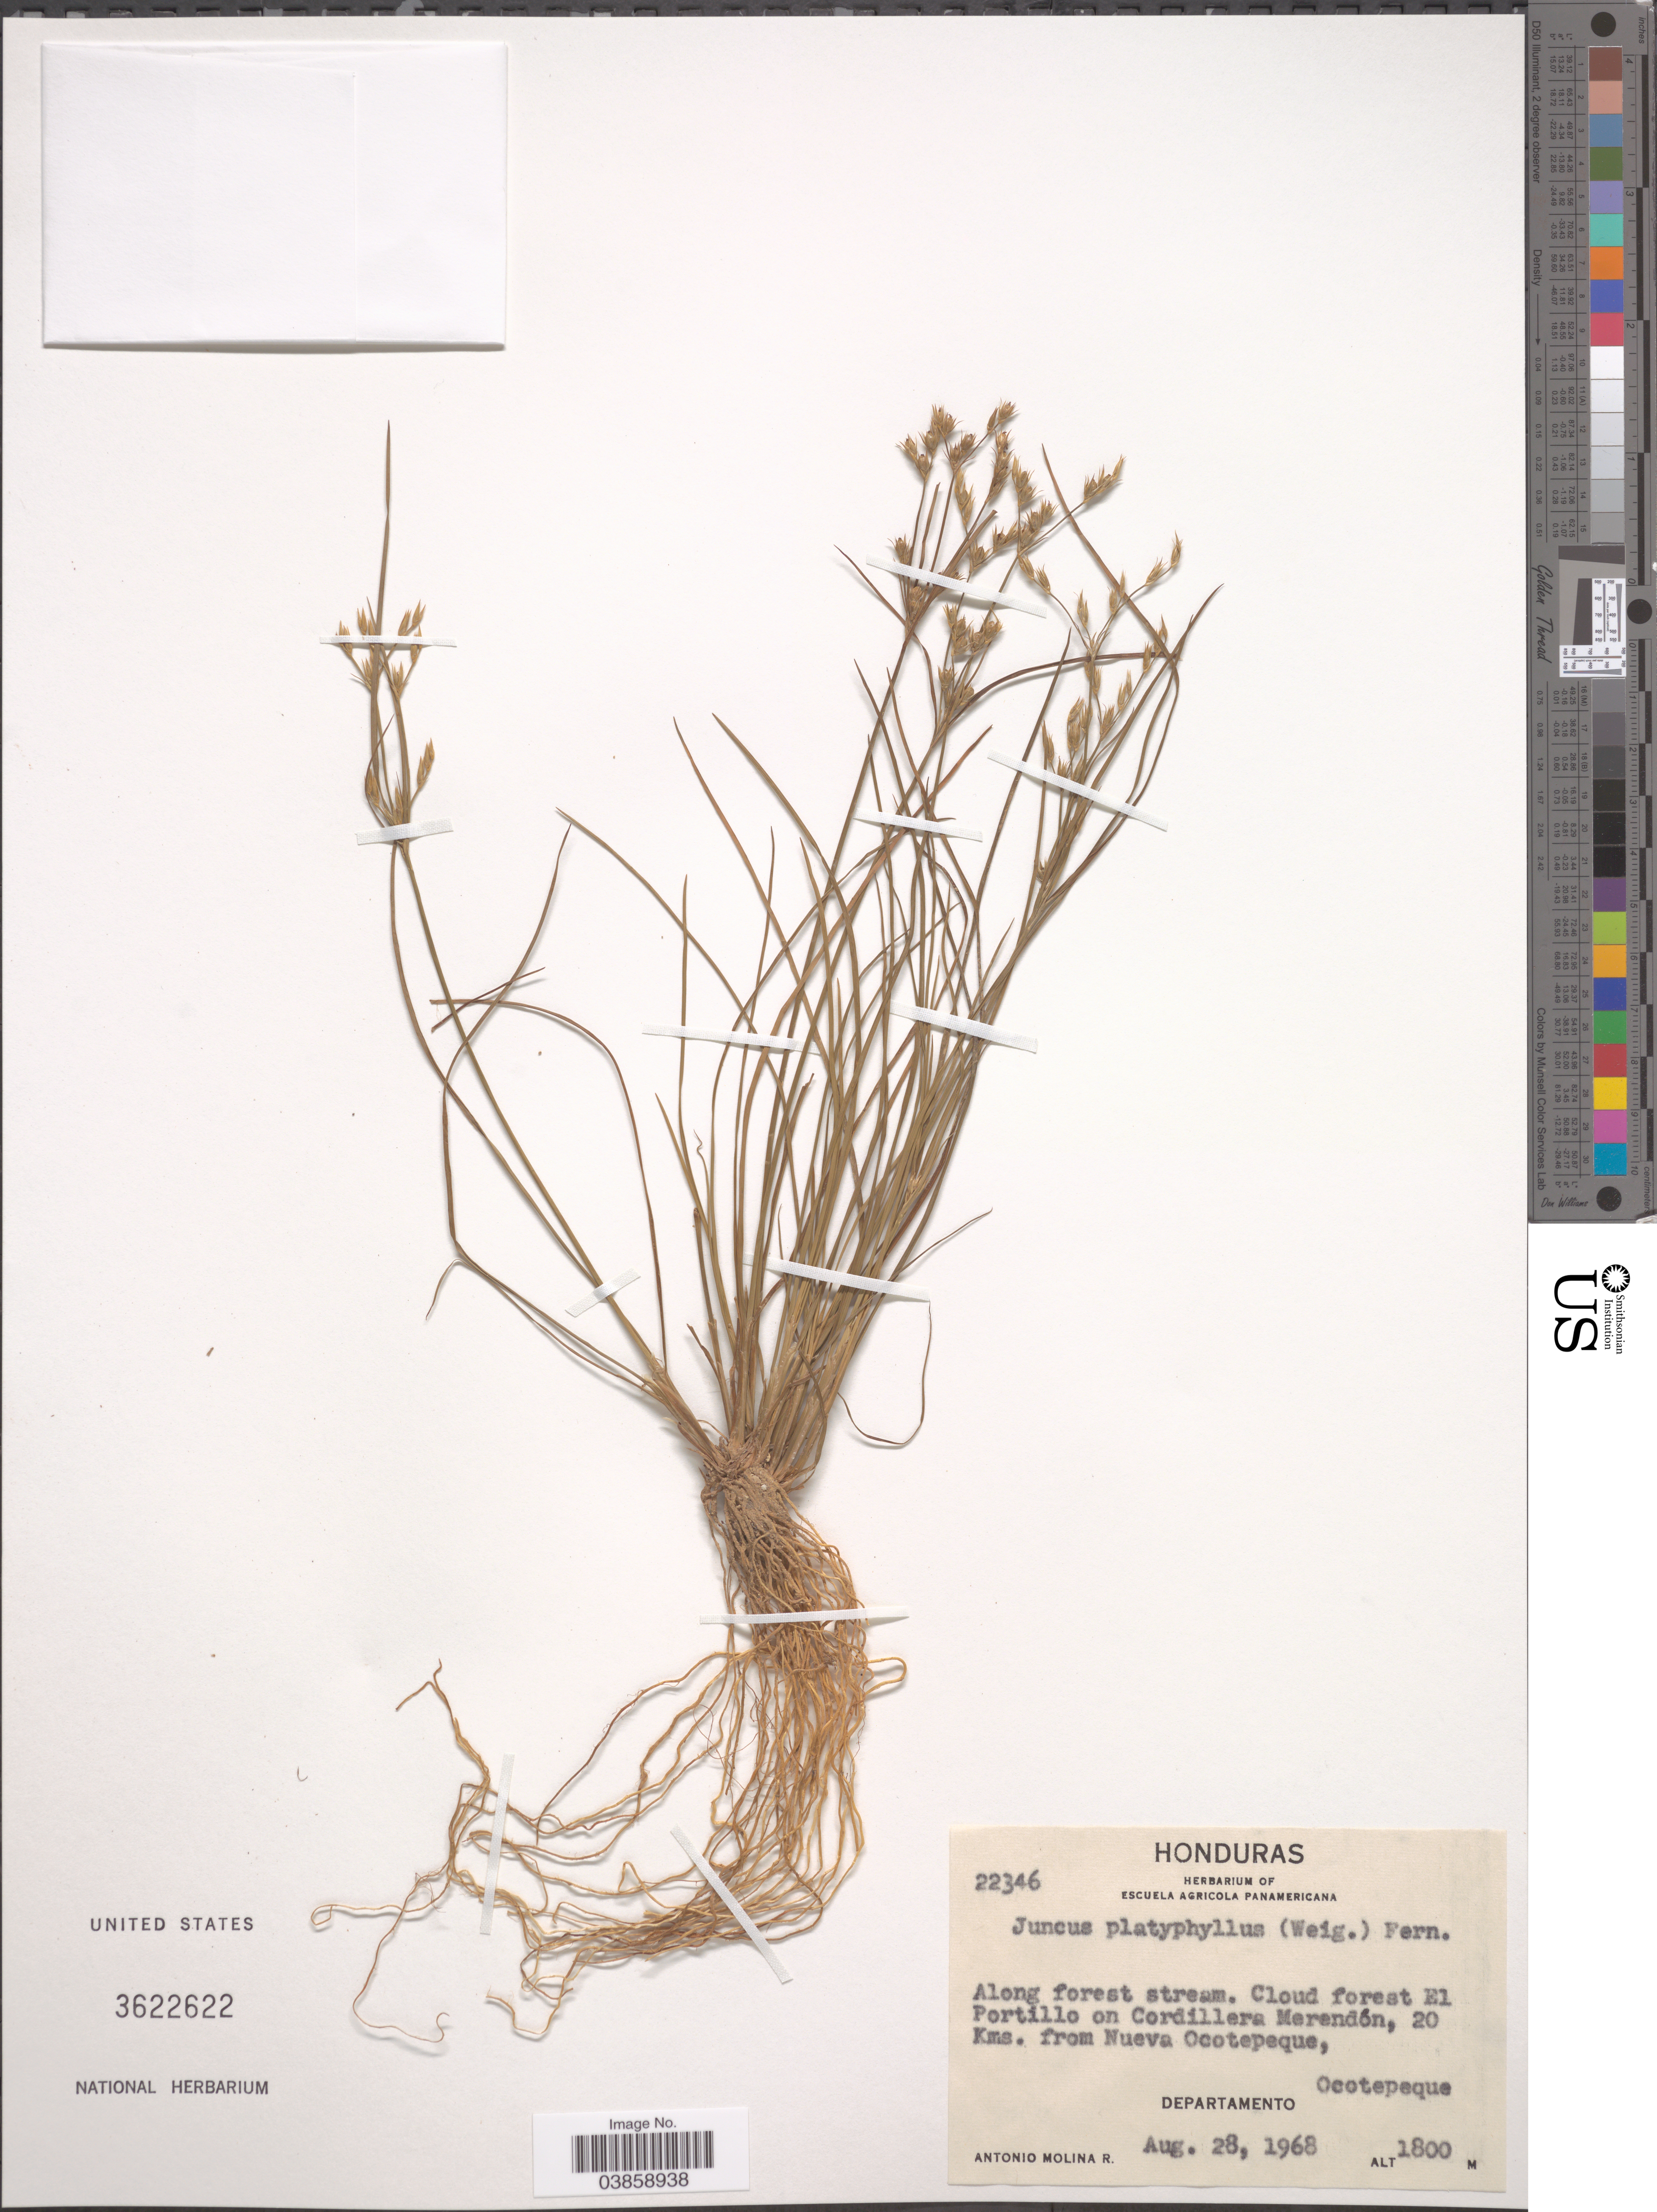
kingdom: Plantae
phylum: Tracheophyta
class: Liliopsida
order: Poales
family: Juncaceae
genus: Juncus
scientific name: Juncus platyphyllus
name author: (Wiegand) Fernald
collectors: A. Molina R.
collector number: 22346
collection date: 1968-08-28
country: Honduras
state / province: Ocotepeque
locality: Cloud forest El Portillo on Cordillera Merendón. 20 Kms. from Nueva Ocotepeque, Departamento Ocotepeque.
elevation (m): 1800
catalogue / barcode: US 3622622